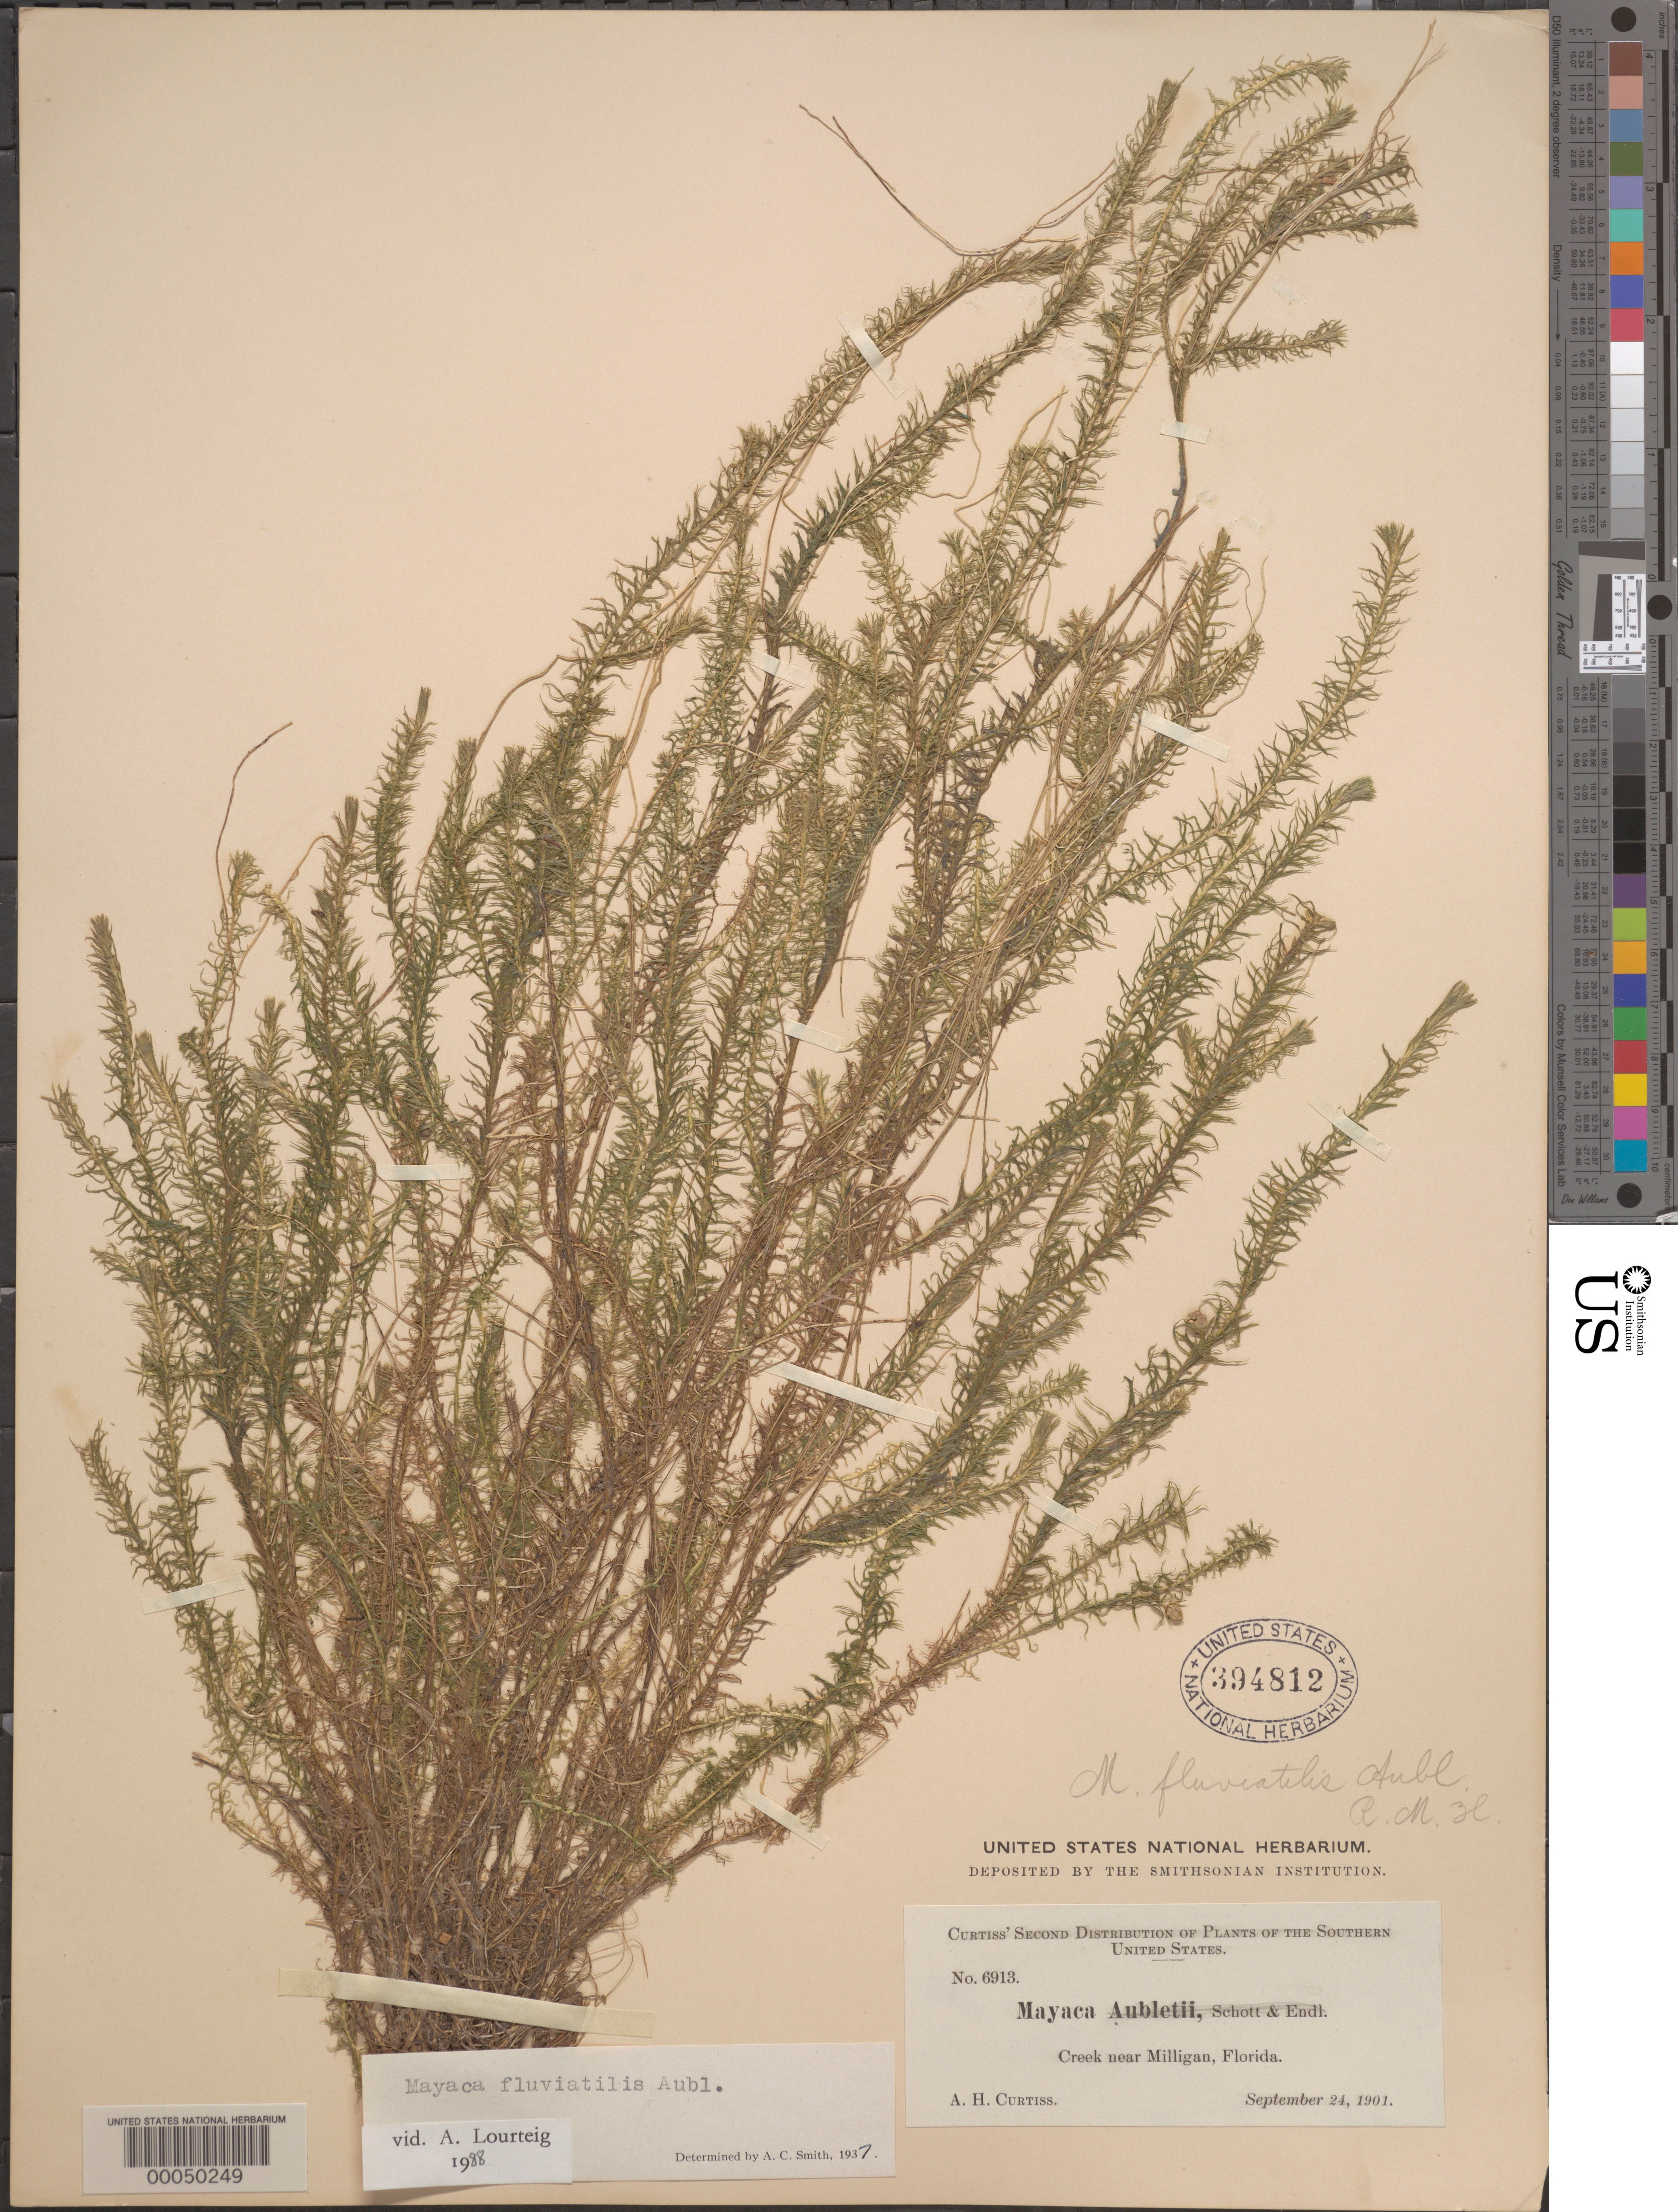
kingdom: Plantae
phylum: Tracheophyta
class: Liliopsida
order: Poales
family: Mayacaceae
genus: Mayaca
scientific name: Mayaca fluviatilis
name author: Aubl.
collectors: A. H. Curtiss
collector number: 6913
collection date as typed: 24 Sep 1901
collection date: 1901-09-24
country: United States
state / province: Florida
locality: Near milligan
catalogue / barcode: US 394812